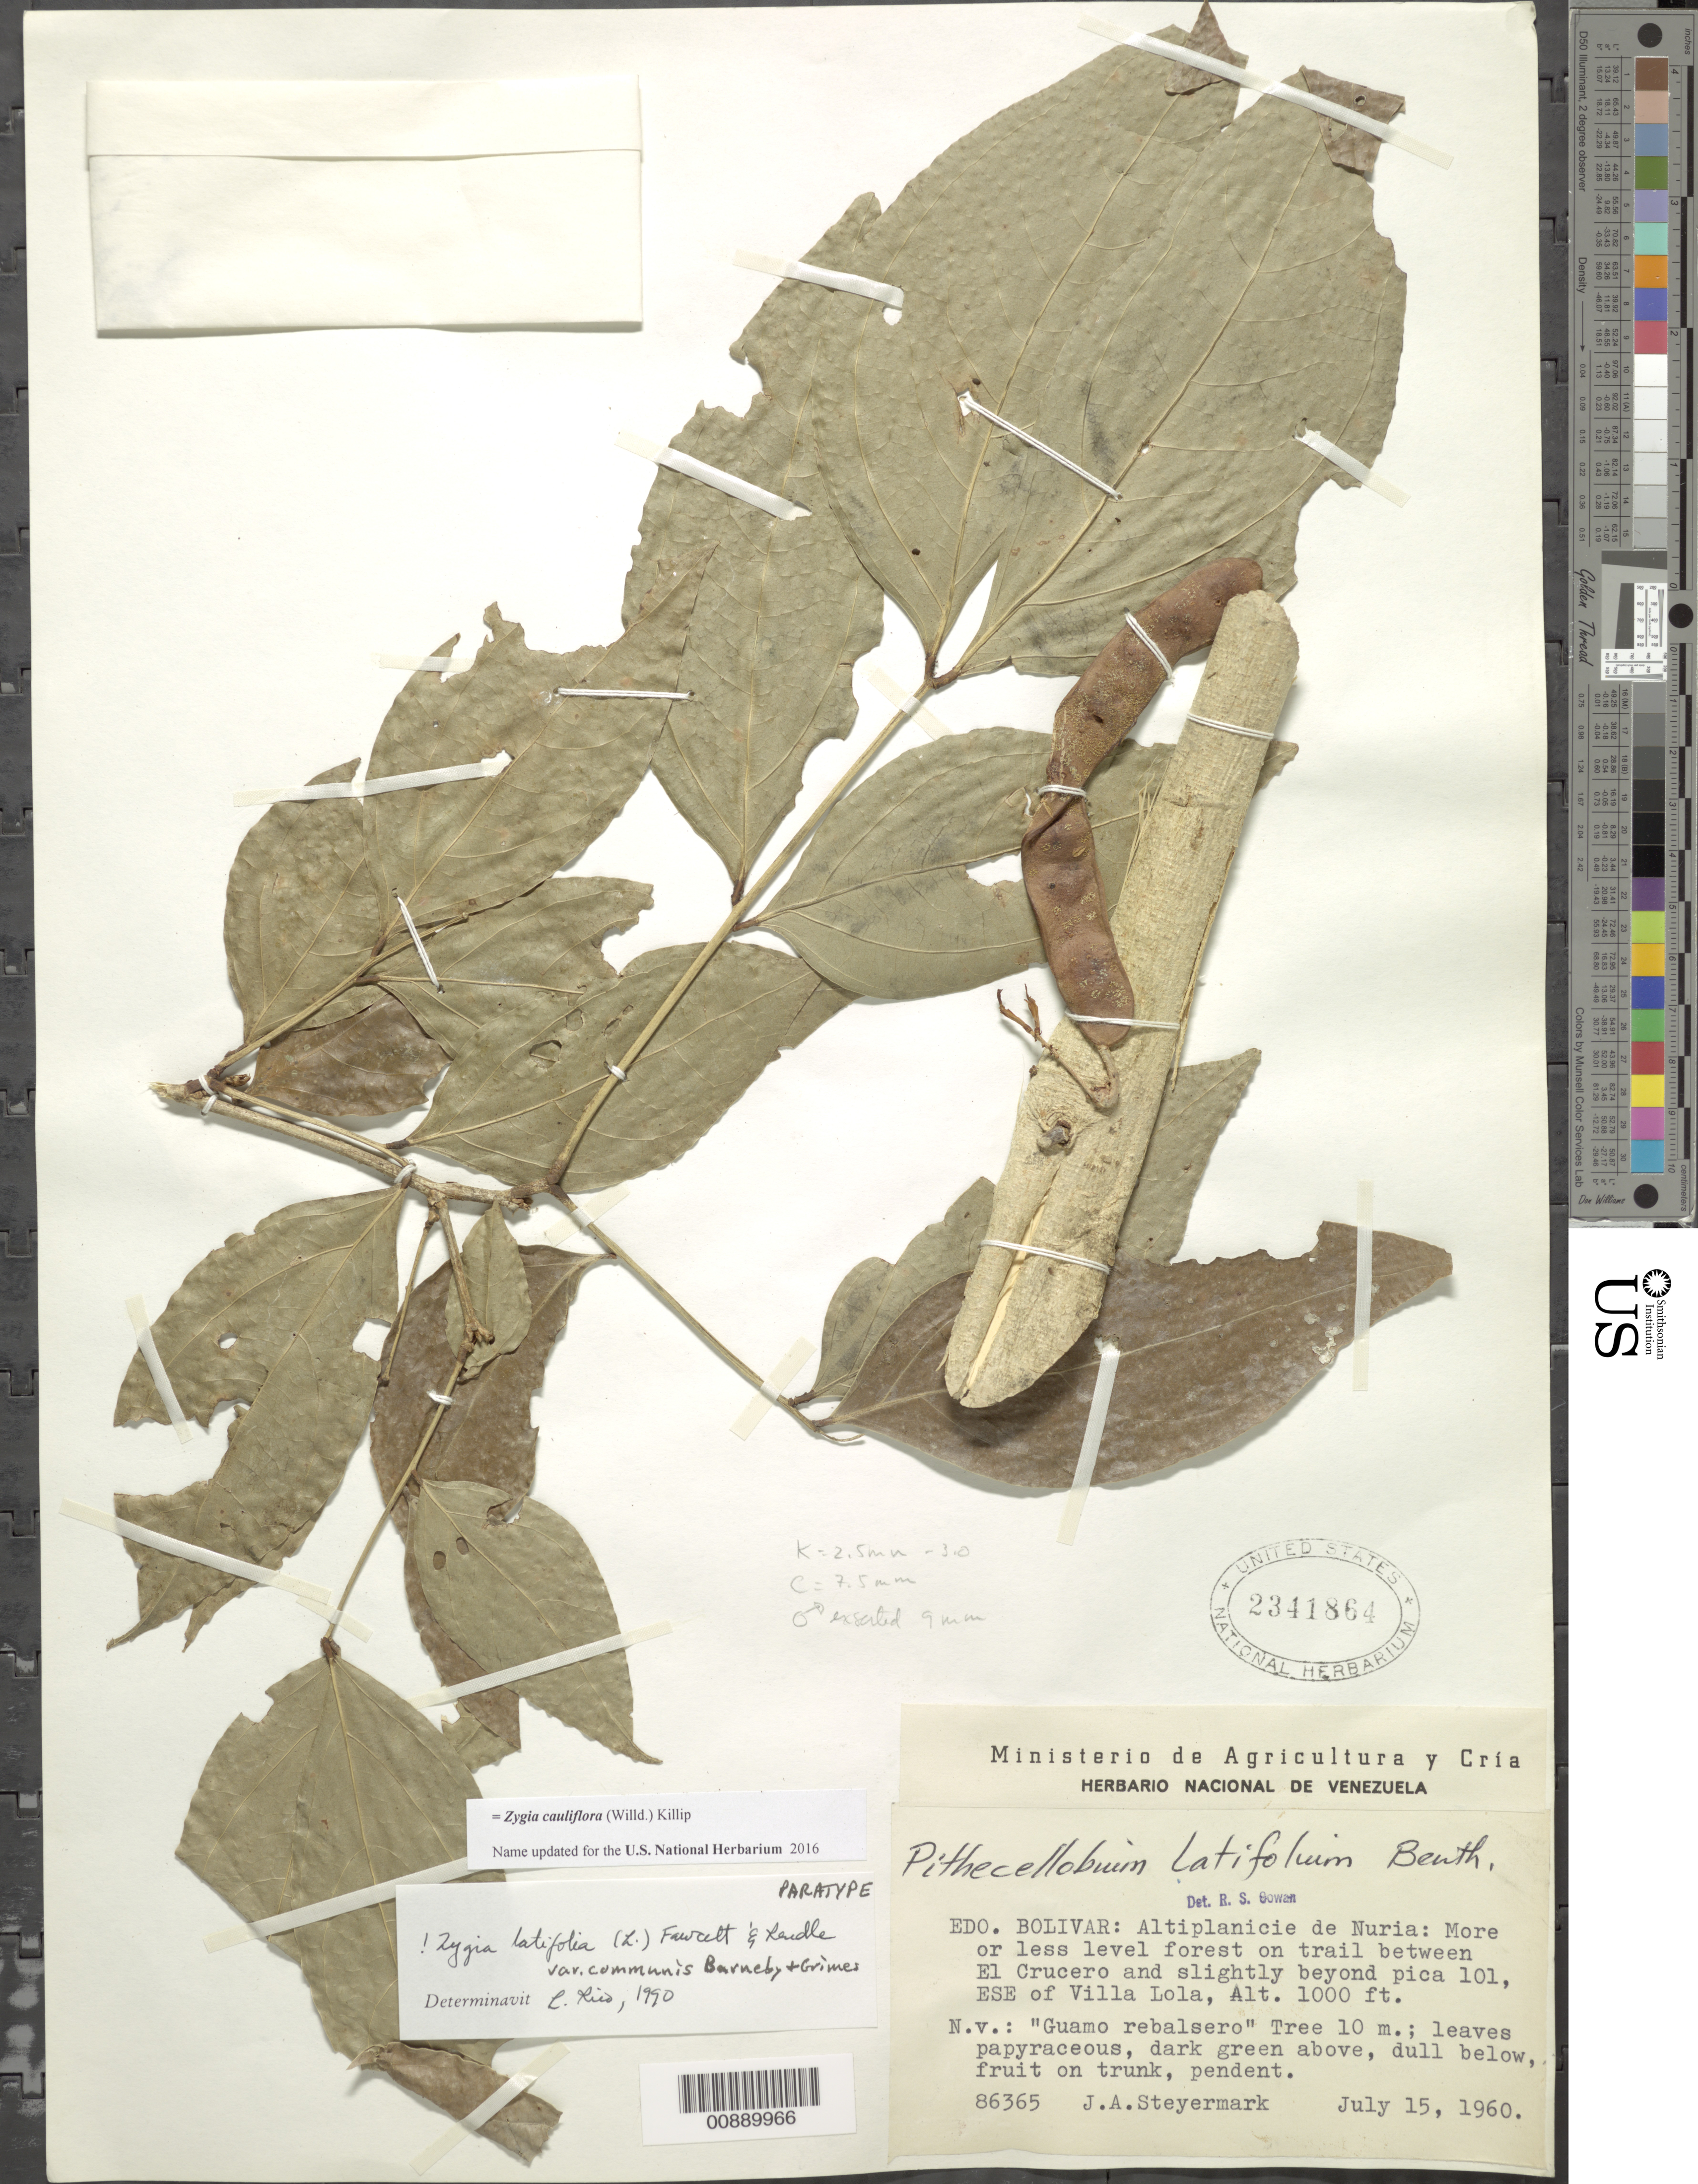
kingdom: Plantae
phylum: Tracheophyta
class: Magnoliopsida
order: Fabales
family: Fabaceae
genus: Zygia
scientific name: Zygia cauliflora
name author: (Willd.) Killip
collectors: J. Steyermark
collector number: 86365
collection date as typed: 15-Jul-60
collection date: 1960-07-15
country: Venezuela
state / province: Bolívar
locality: Altiplanicie de Nuria, trail between El Cruzero and pk 101, ESE of Villa Lola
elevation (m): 305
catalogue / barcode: US 2341864